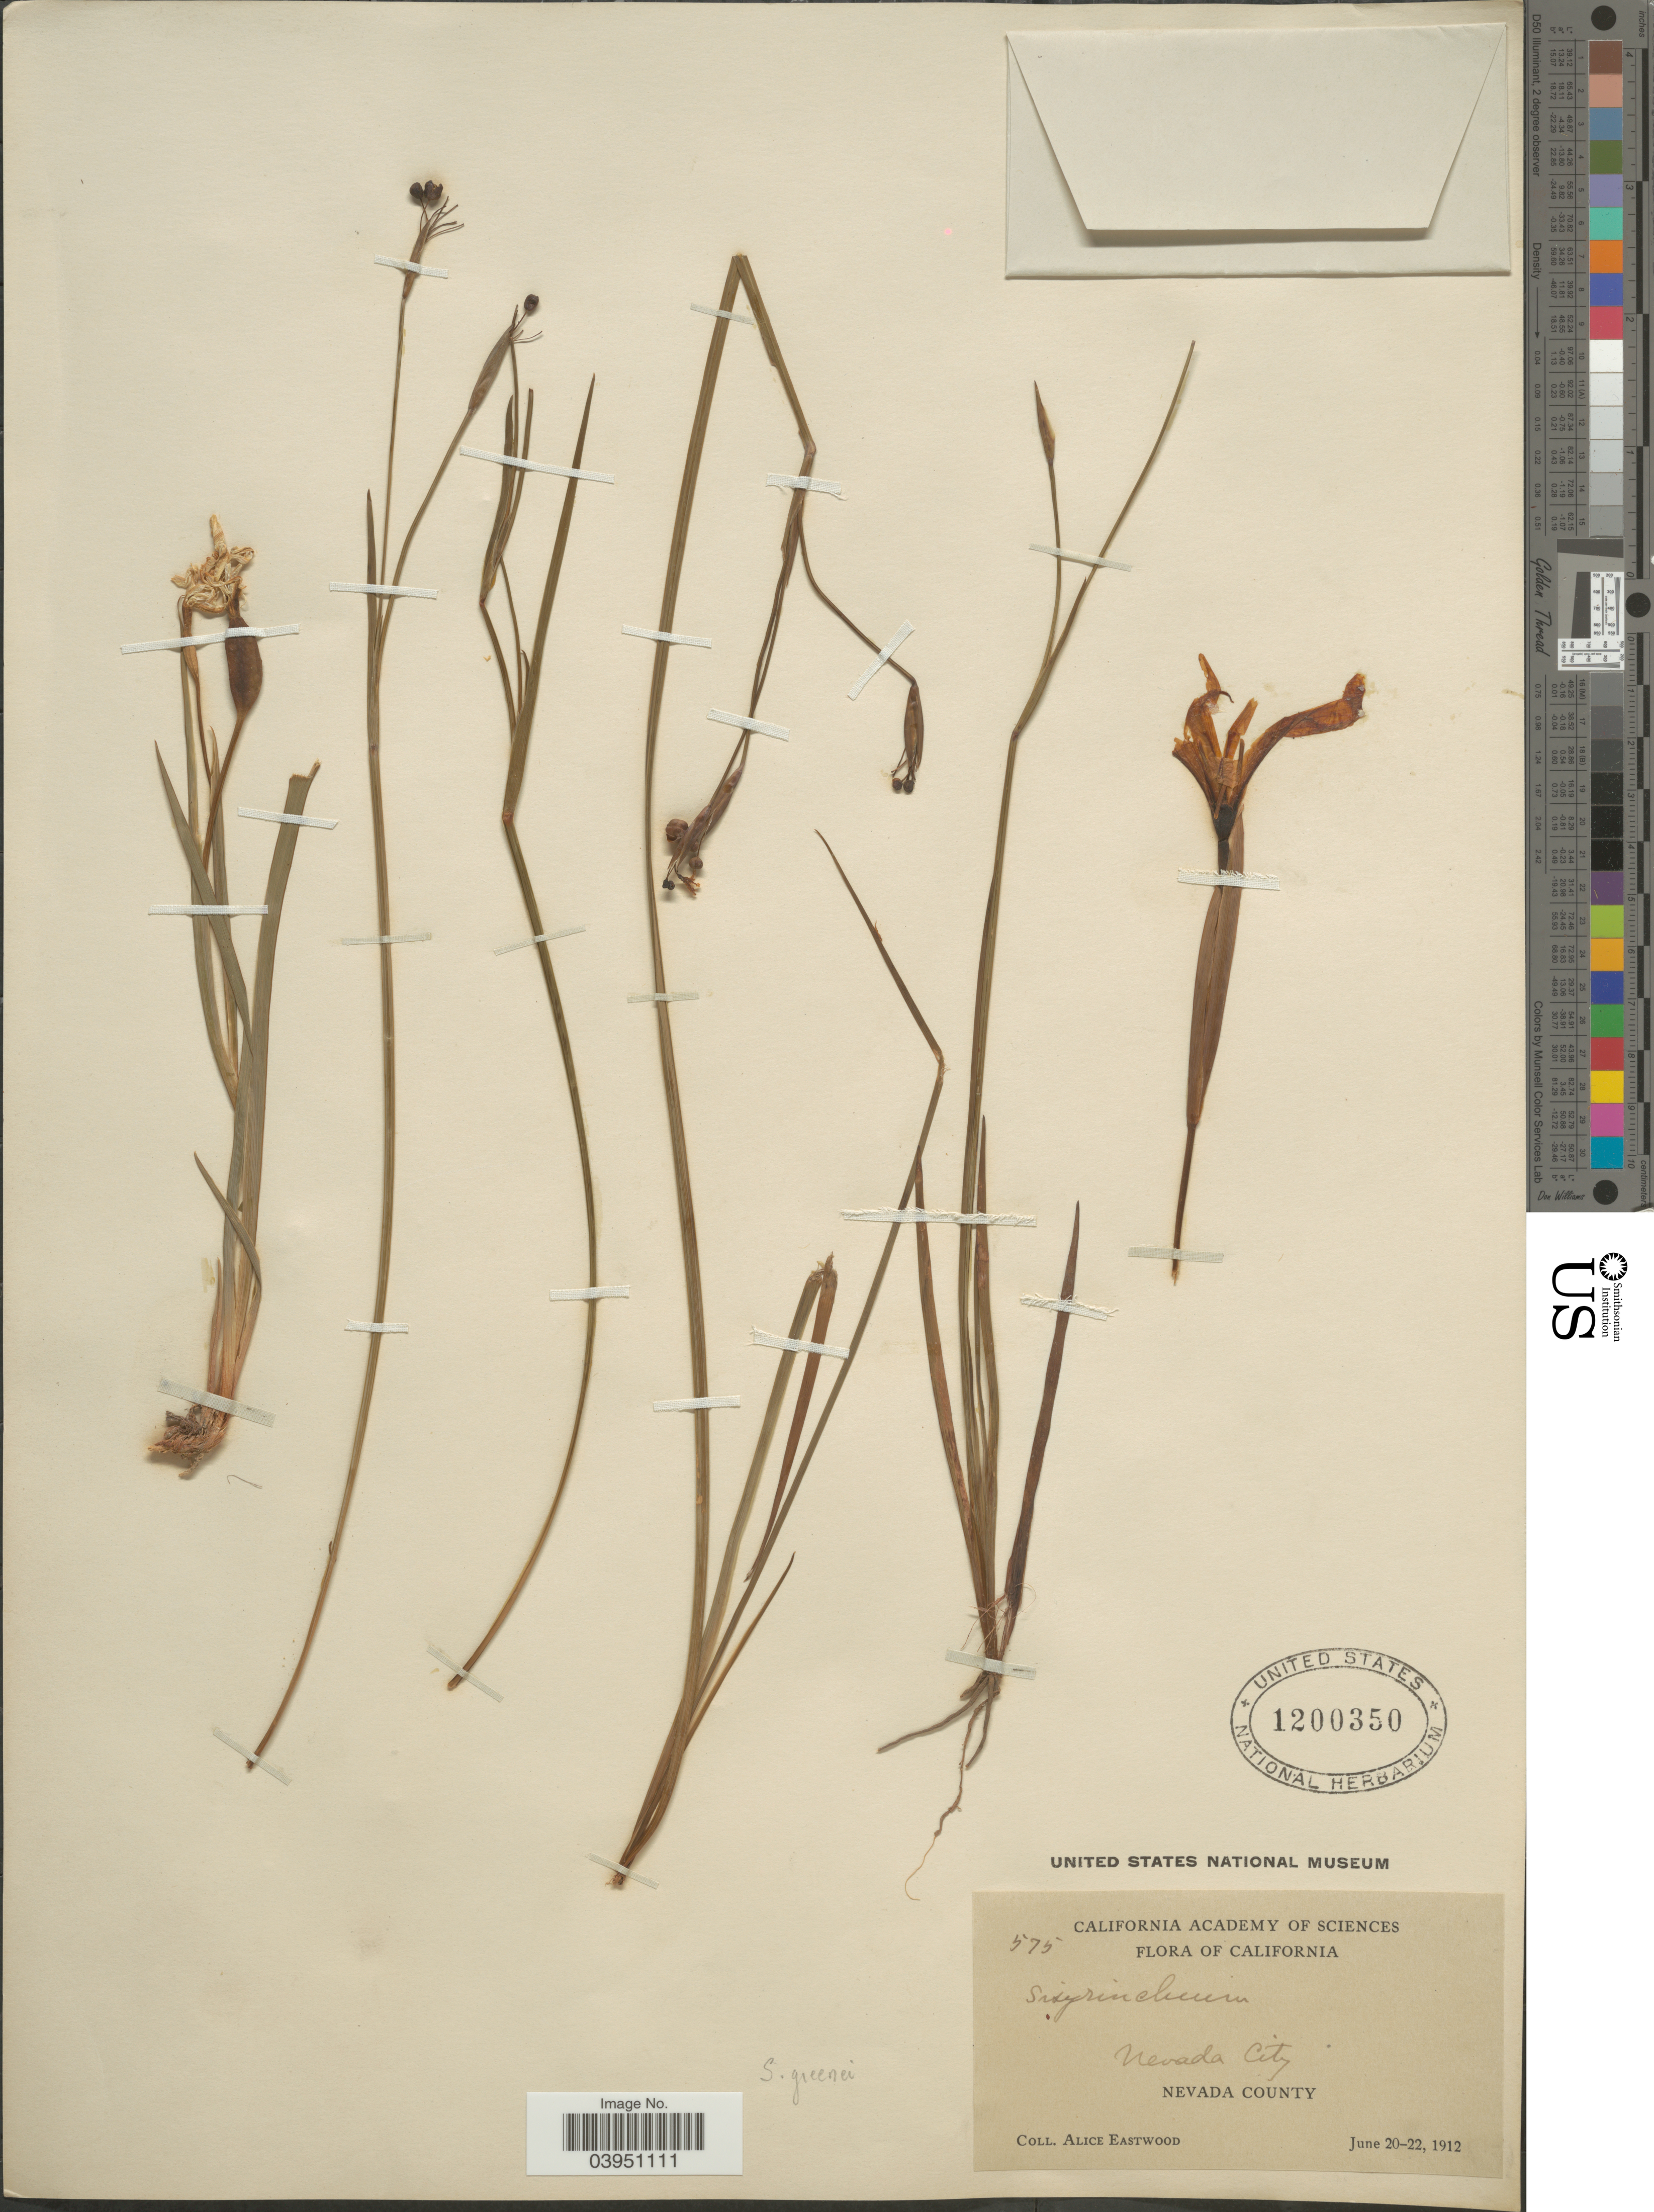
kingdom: Plantae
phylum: Tracheophyta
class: Liliopsida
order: Asparagales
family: Iridaceae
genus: Sisyrinchium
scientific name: Sisyrinchium greenei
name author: E.P. Bicknell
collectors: A. Eastwood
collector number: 575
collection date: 1912-06-20/1912-06-22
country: United States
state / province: California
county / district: Nevada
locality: Nevada City. Nevada County.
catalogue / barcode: US 1200350